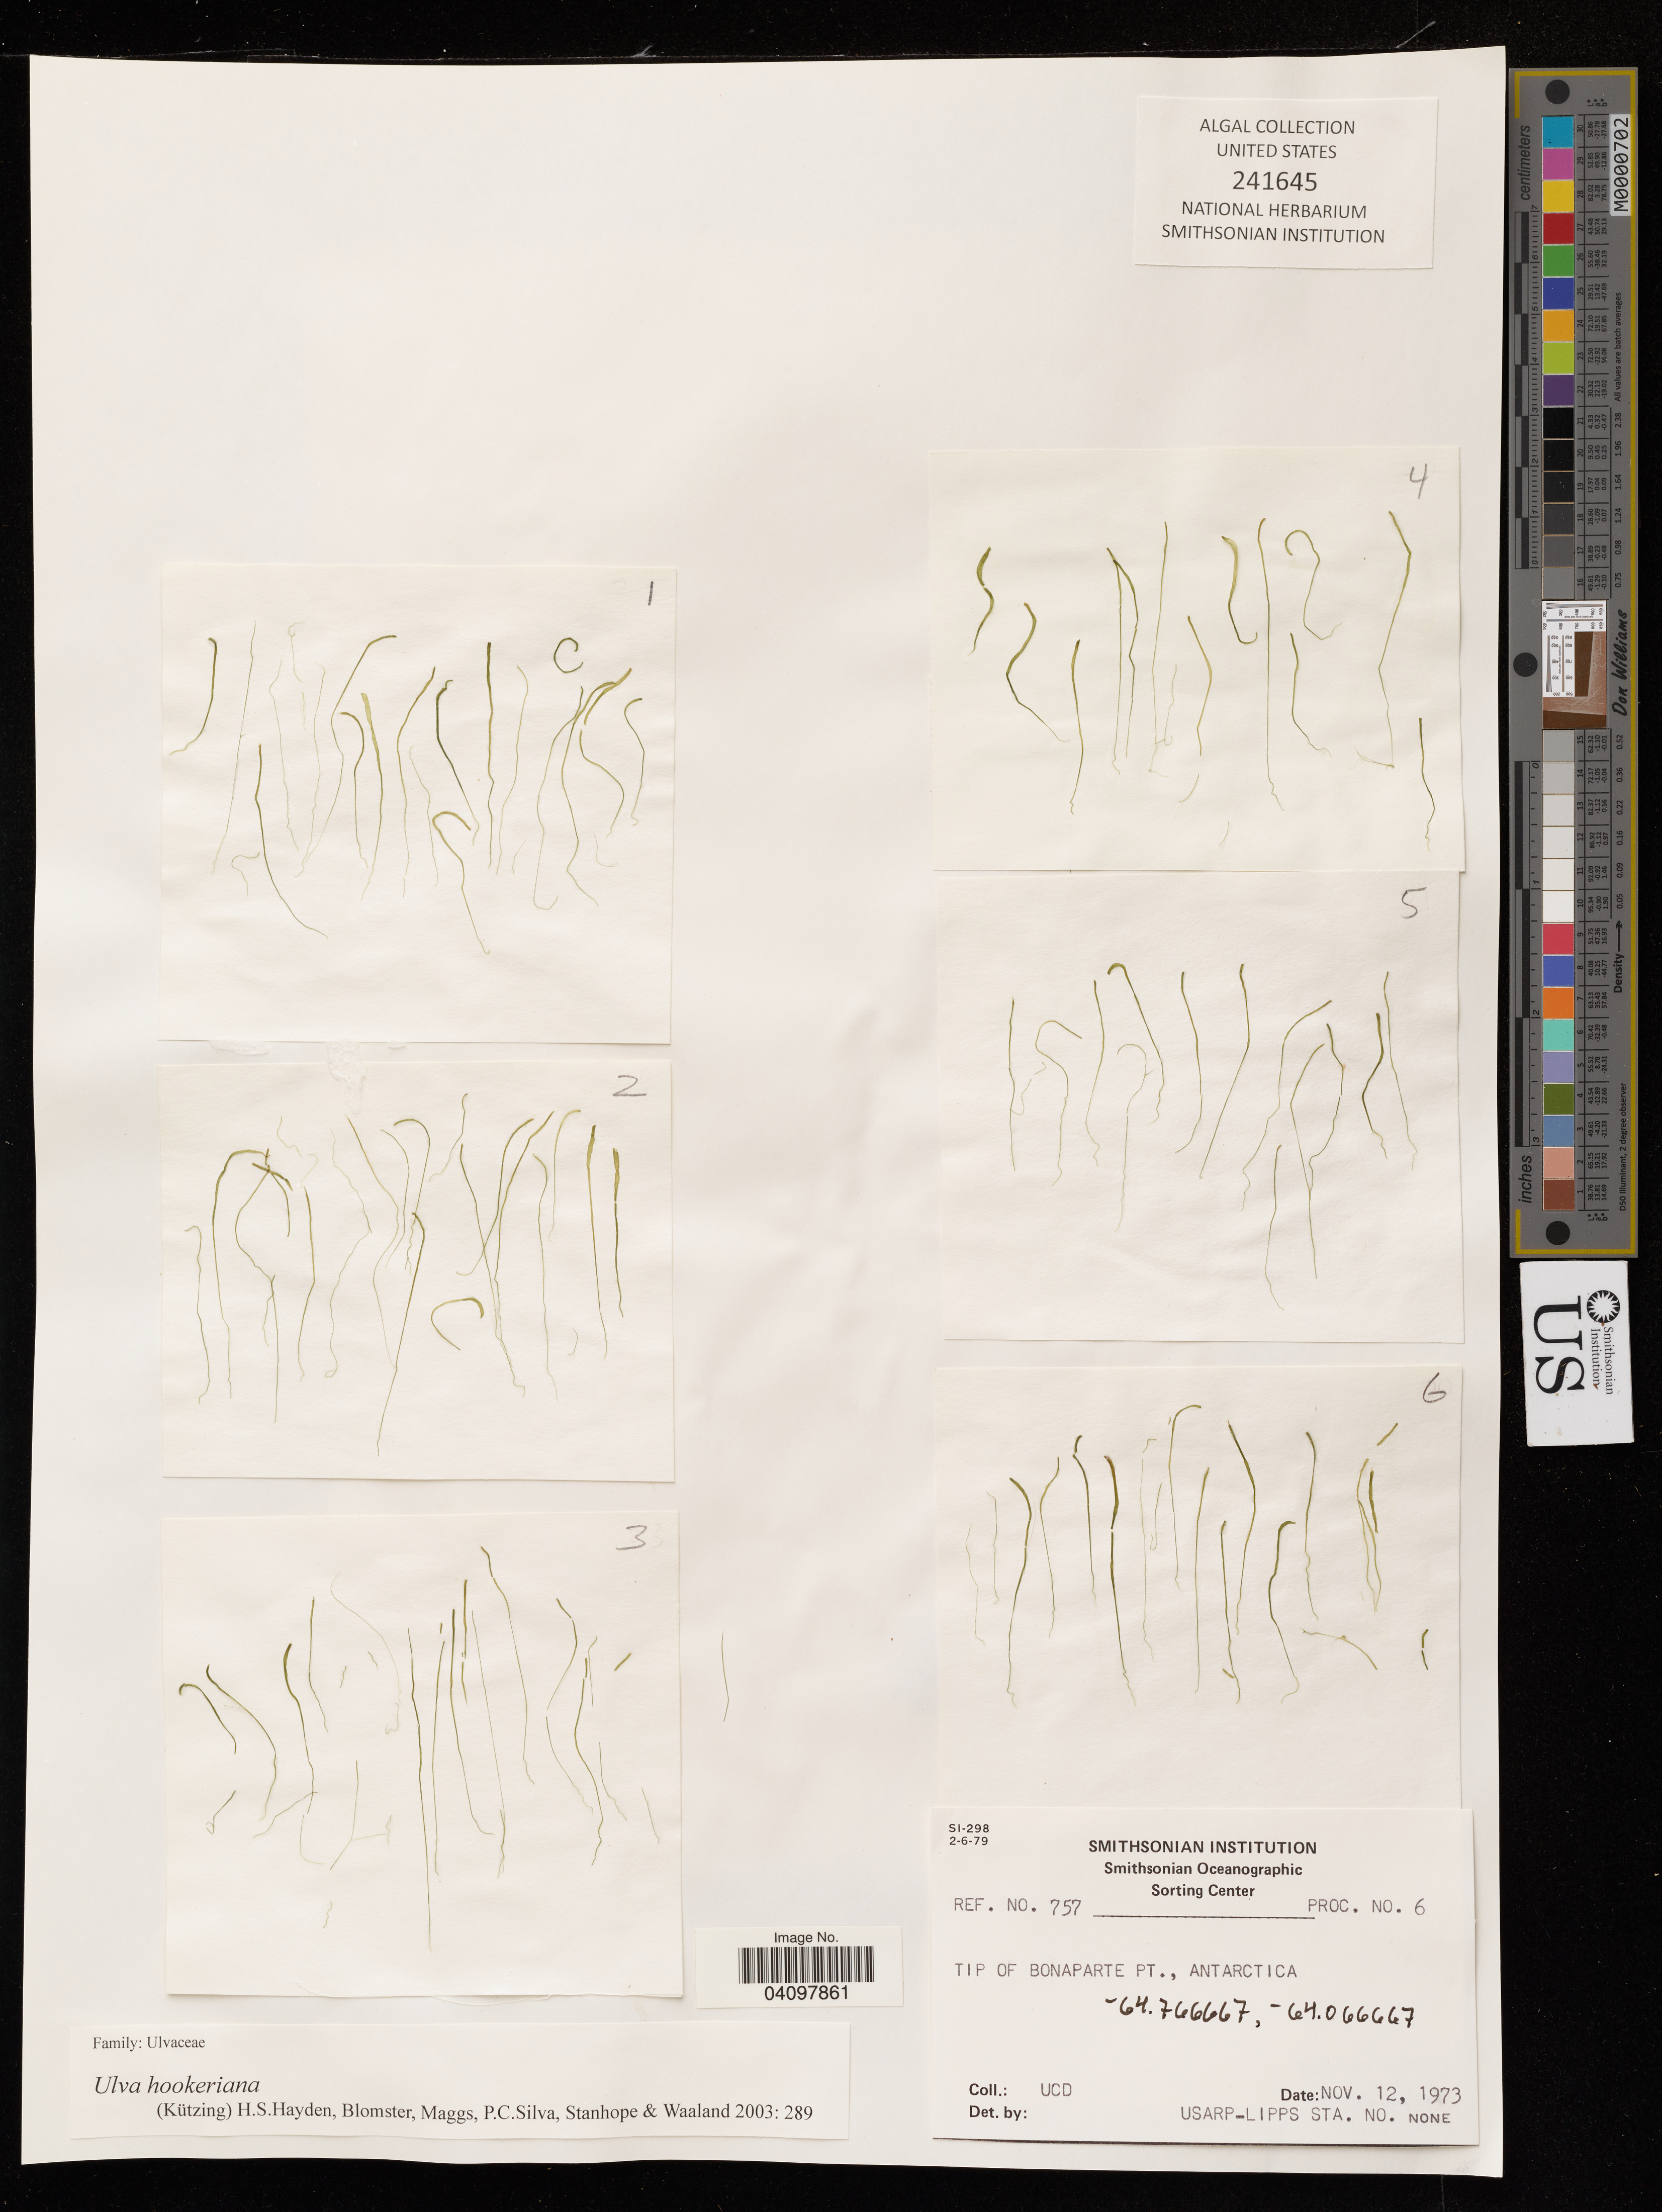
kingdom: Plantae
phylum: Chlorophyta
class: Ulvophyceae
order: Ulvales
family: Ulvaceae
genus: Ulva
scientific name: Ulva hookeriana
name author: (Kützing) H.S. Hayden et al.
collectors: UC Davis-SOSC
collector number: REF. No. 757. / Proc. No. 6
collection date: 1973-11-12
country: Antarctica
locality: Tip of Bonaparte Pt.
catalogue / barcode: US 241645